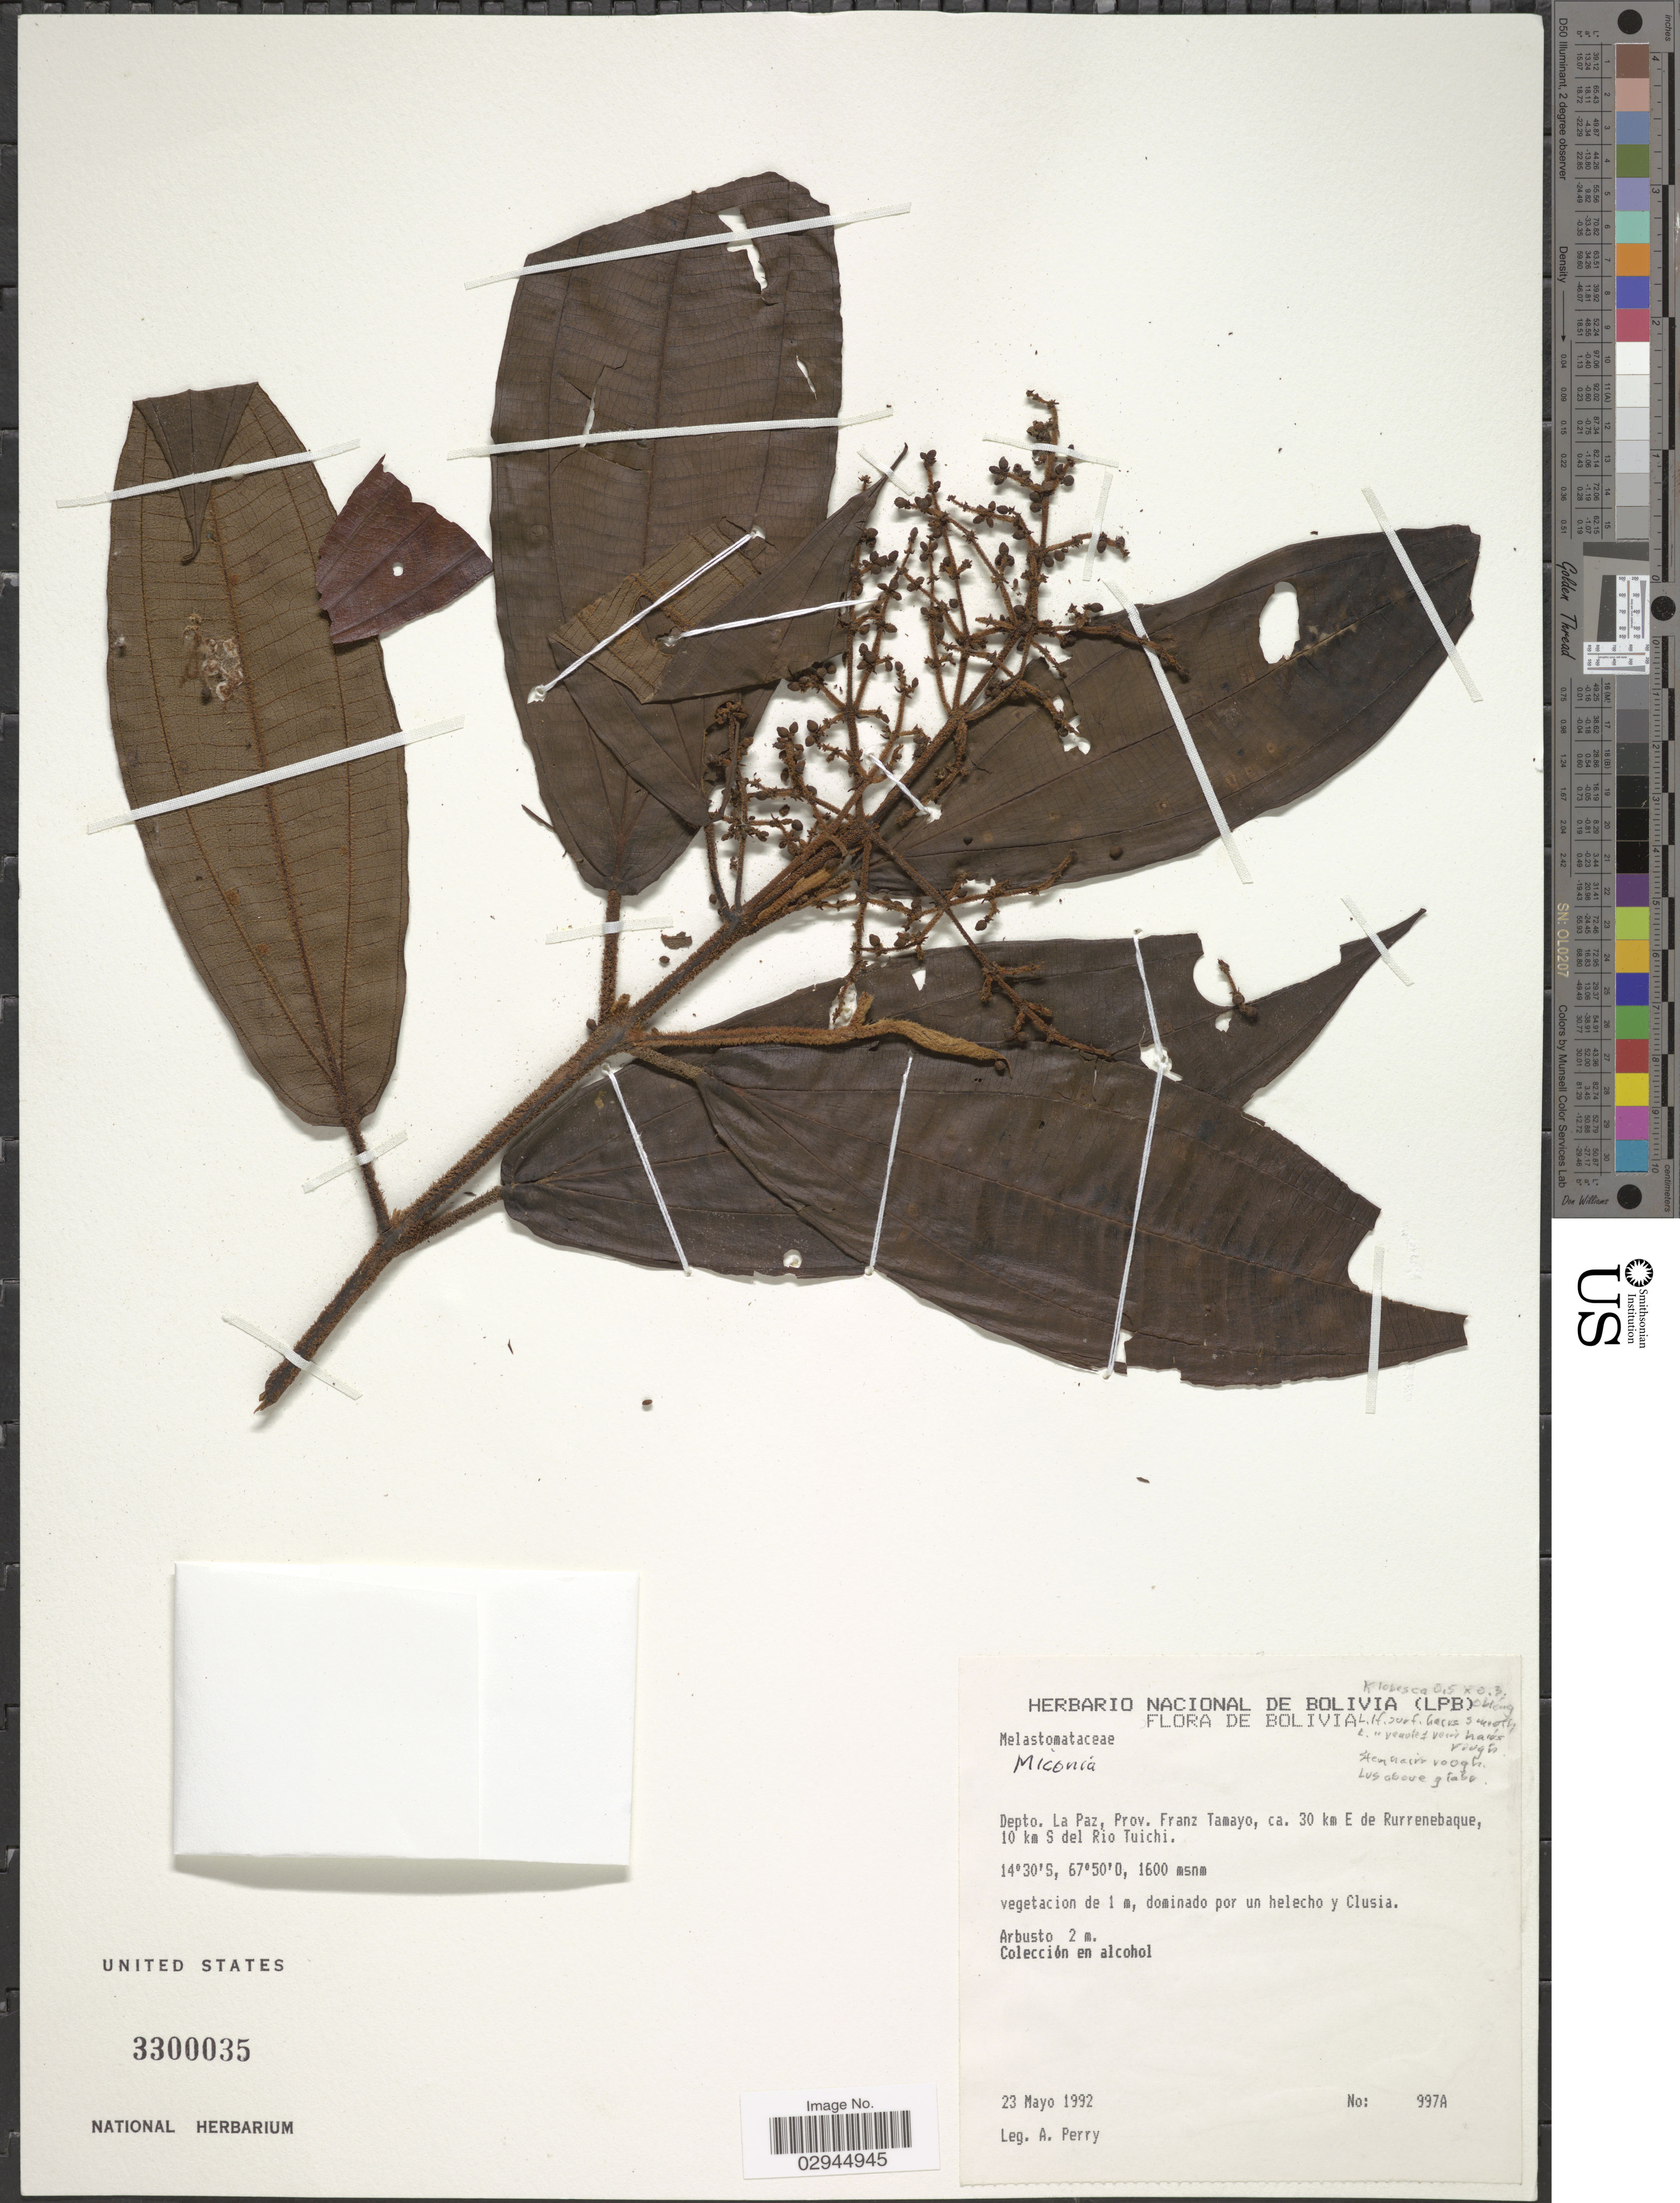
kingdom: Plantae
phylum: Tracheophyta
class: Magnoliopsida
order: Myrtales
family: Melastomataceae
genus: Miconia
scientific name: Miconia sp.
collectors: A. Perry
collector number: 997A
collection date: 1992-05-23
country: Bolivia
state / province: La Paz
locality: Depto. La Paz, Prov. Franz Tamayo, ca. 30 km E de Rurrenebaque, 10 km S del Rio Tuichi.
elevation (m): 1600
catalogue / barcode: US 3300035